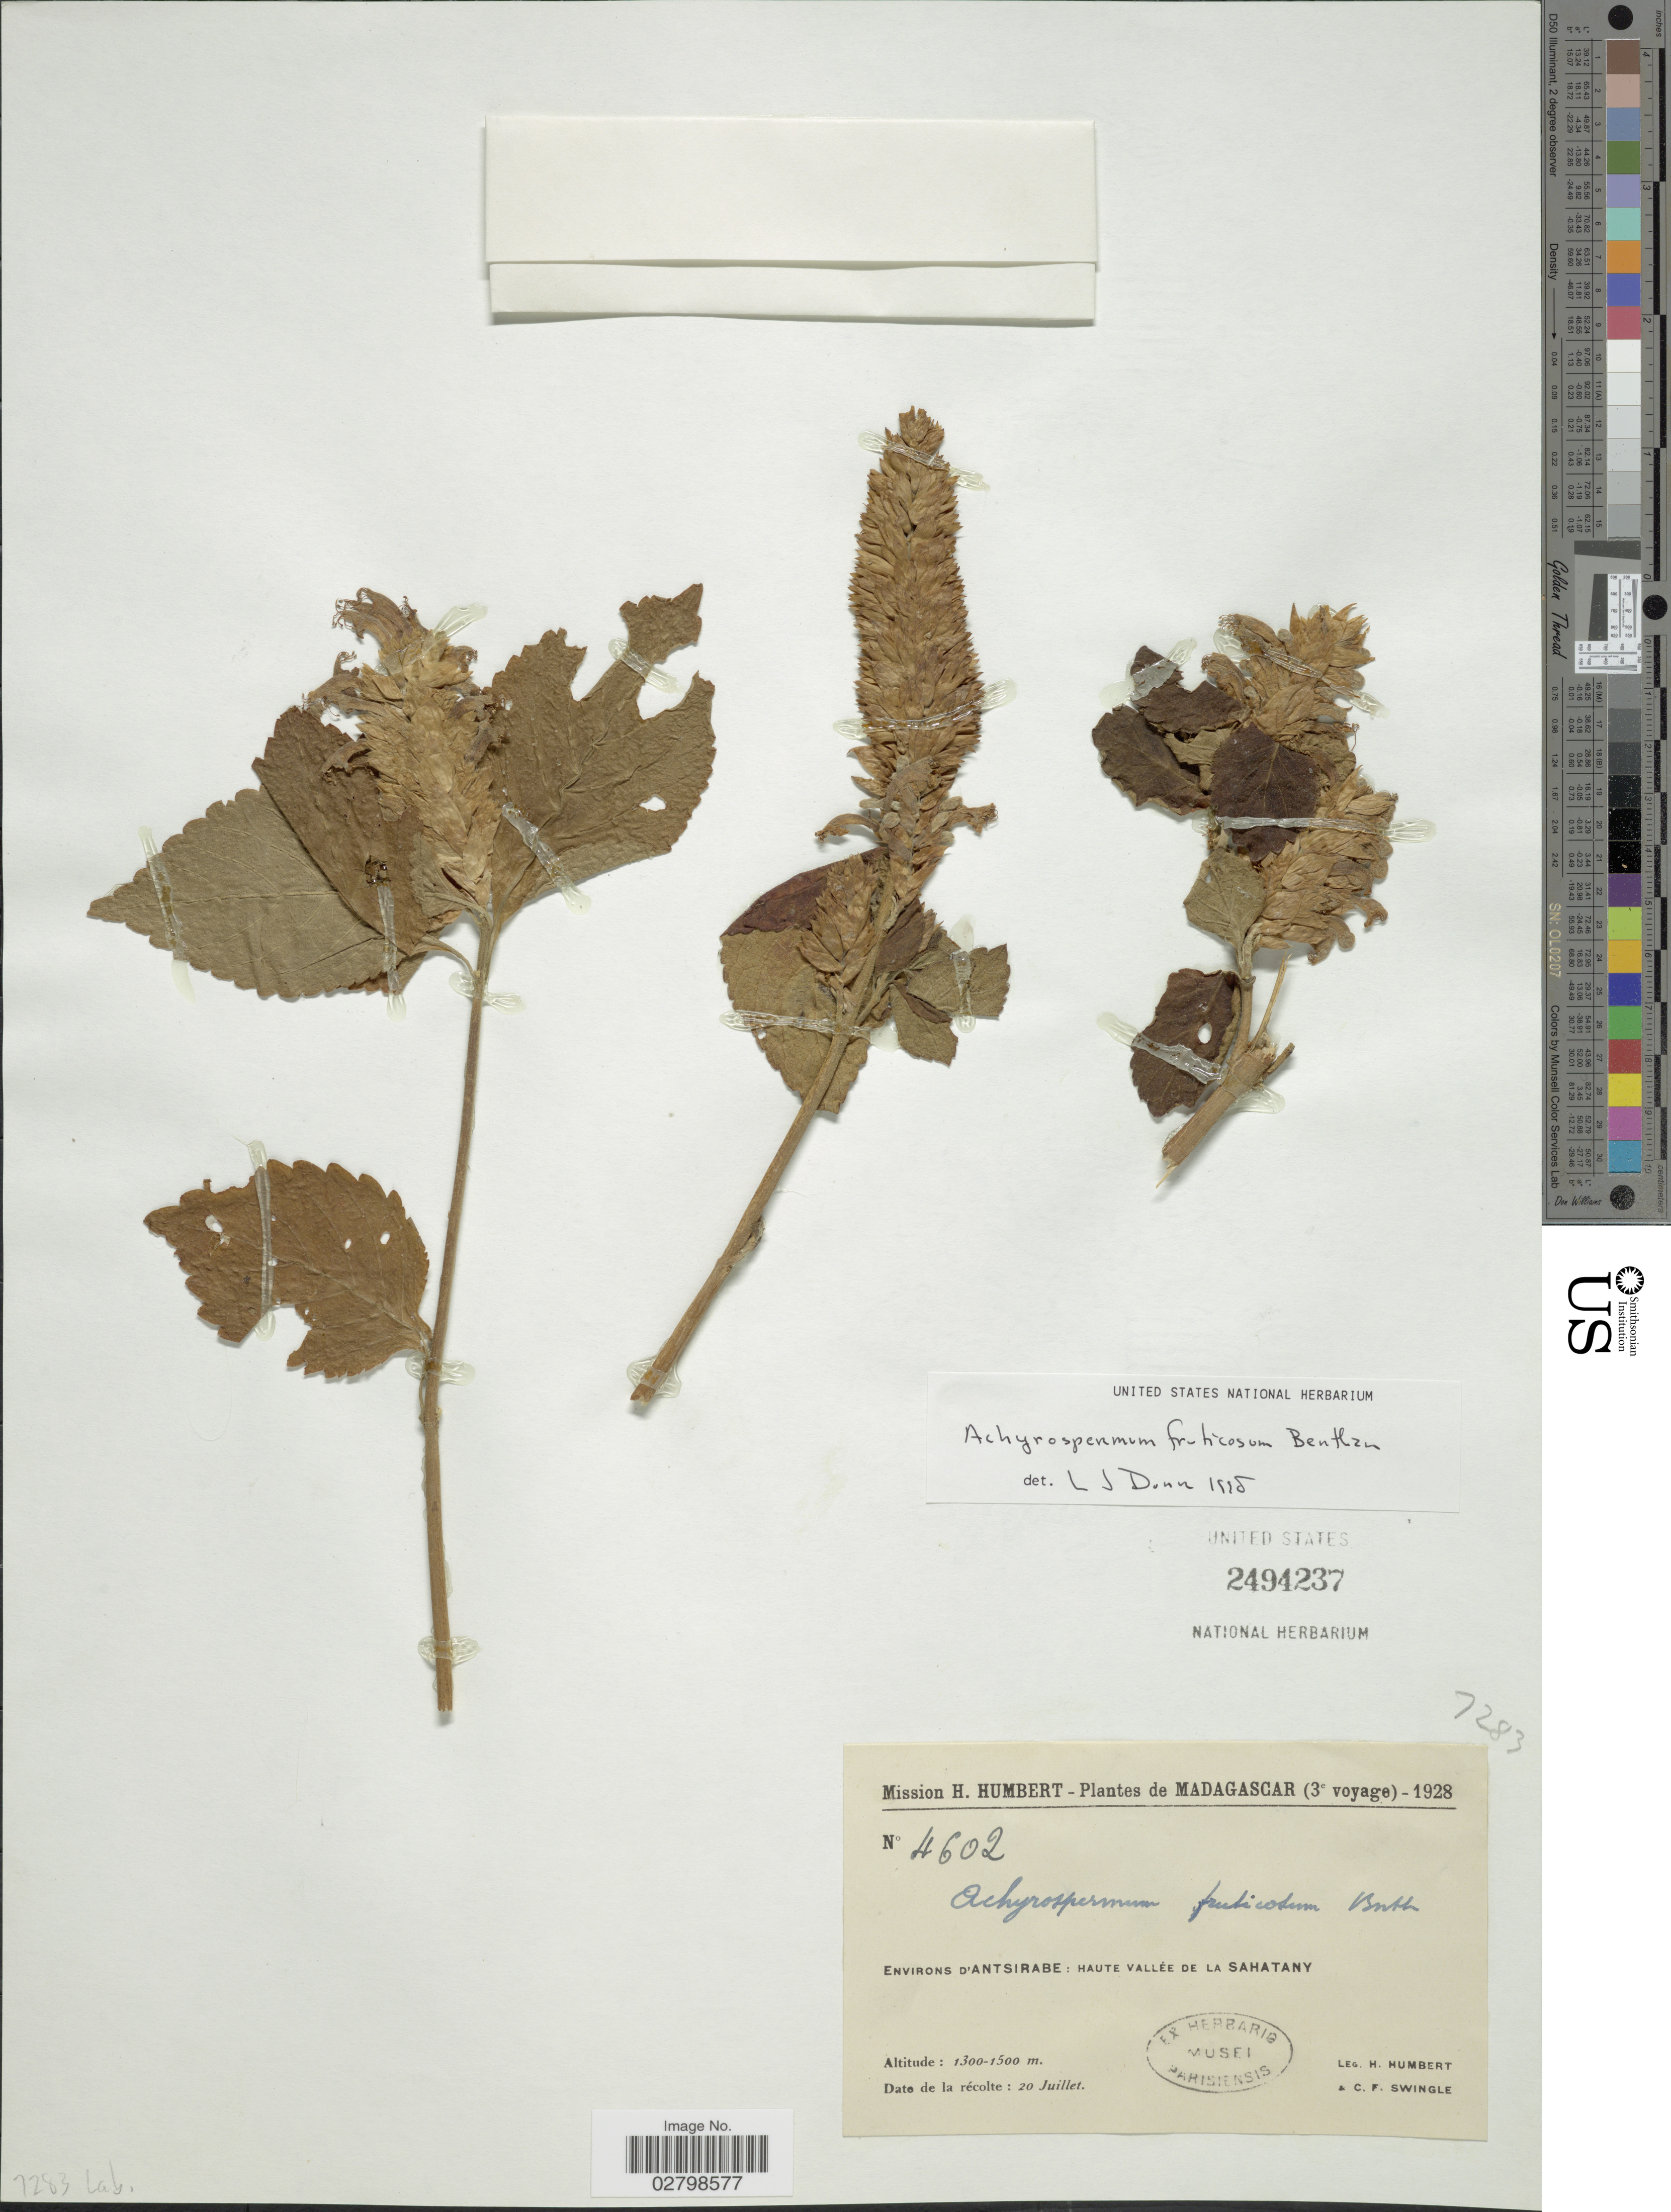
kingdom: Plantae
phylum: Tracheophyta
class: Magnoliopsida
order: Lamiales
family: Lamiaceae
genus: Achyrospermum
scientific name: Achyrospermum fruticosum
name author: Benth.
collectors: H. Humbert & C. Swingle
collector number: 4602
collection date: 1928-07-20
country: Madagascar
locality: Environs d'Antsirabe: Haute Vallée de la Sahatany.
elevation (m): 1300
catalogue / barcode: US 2494237